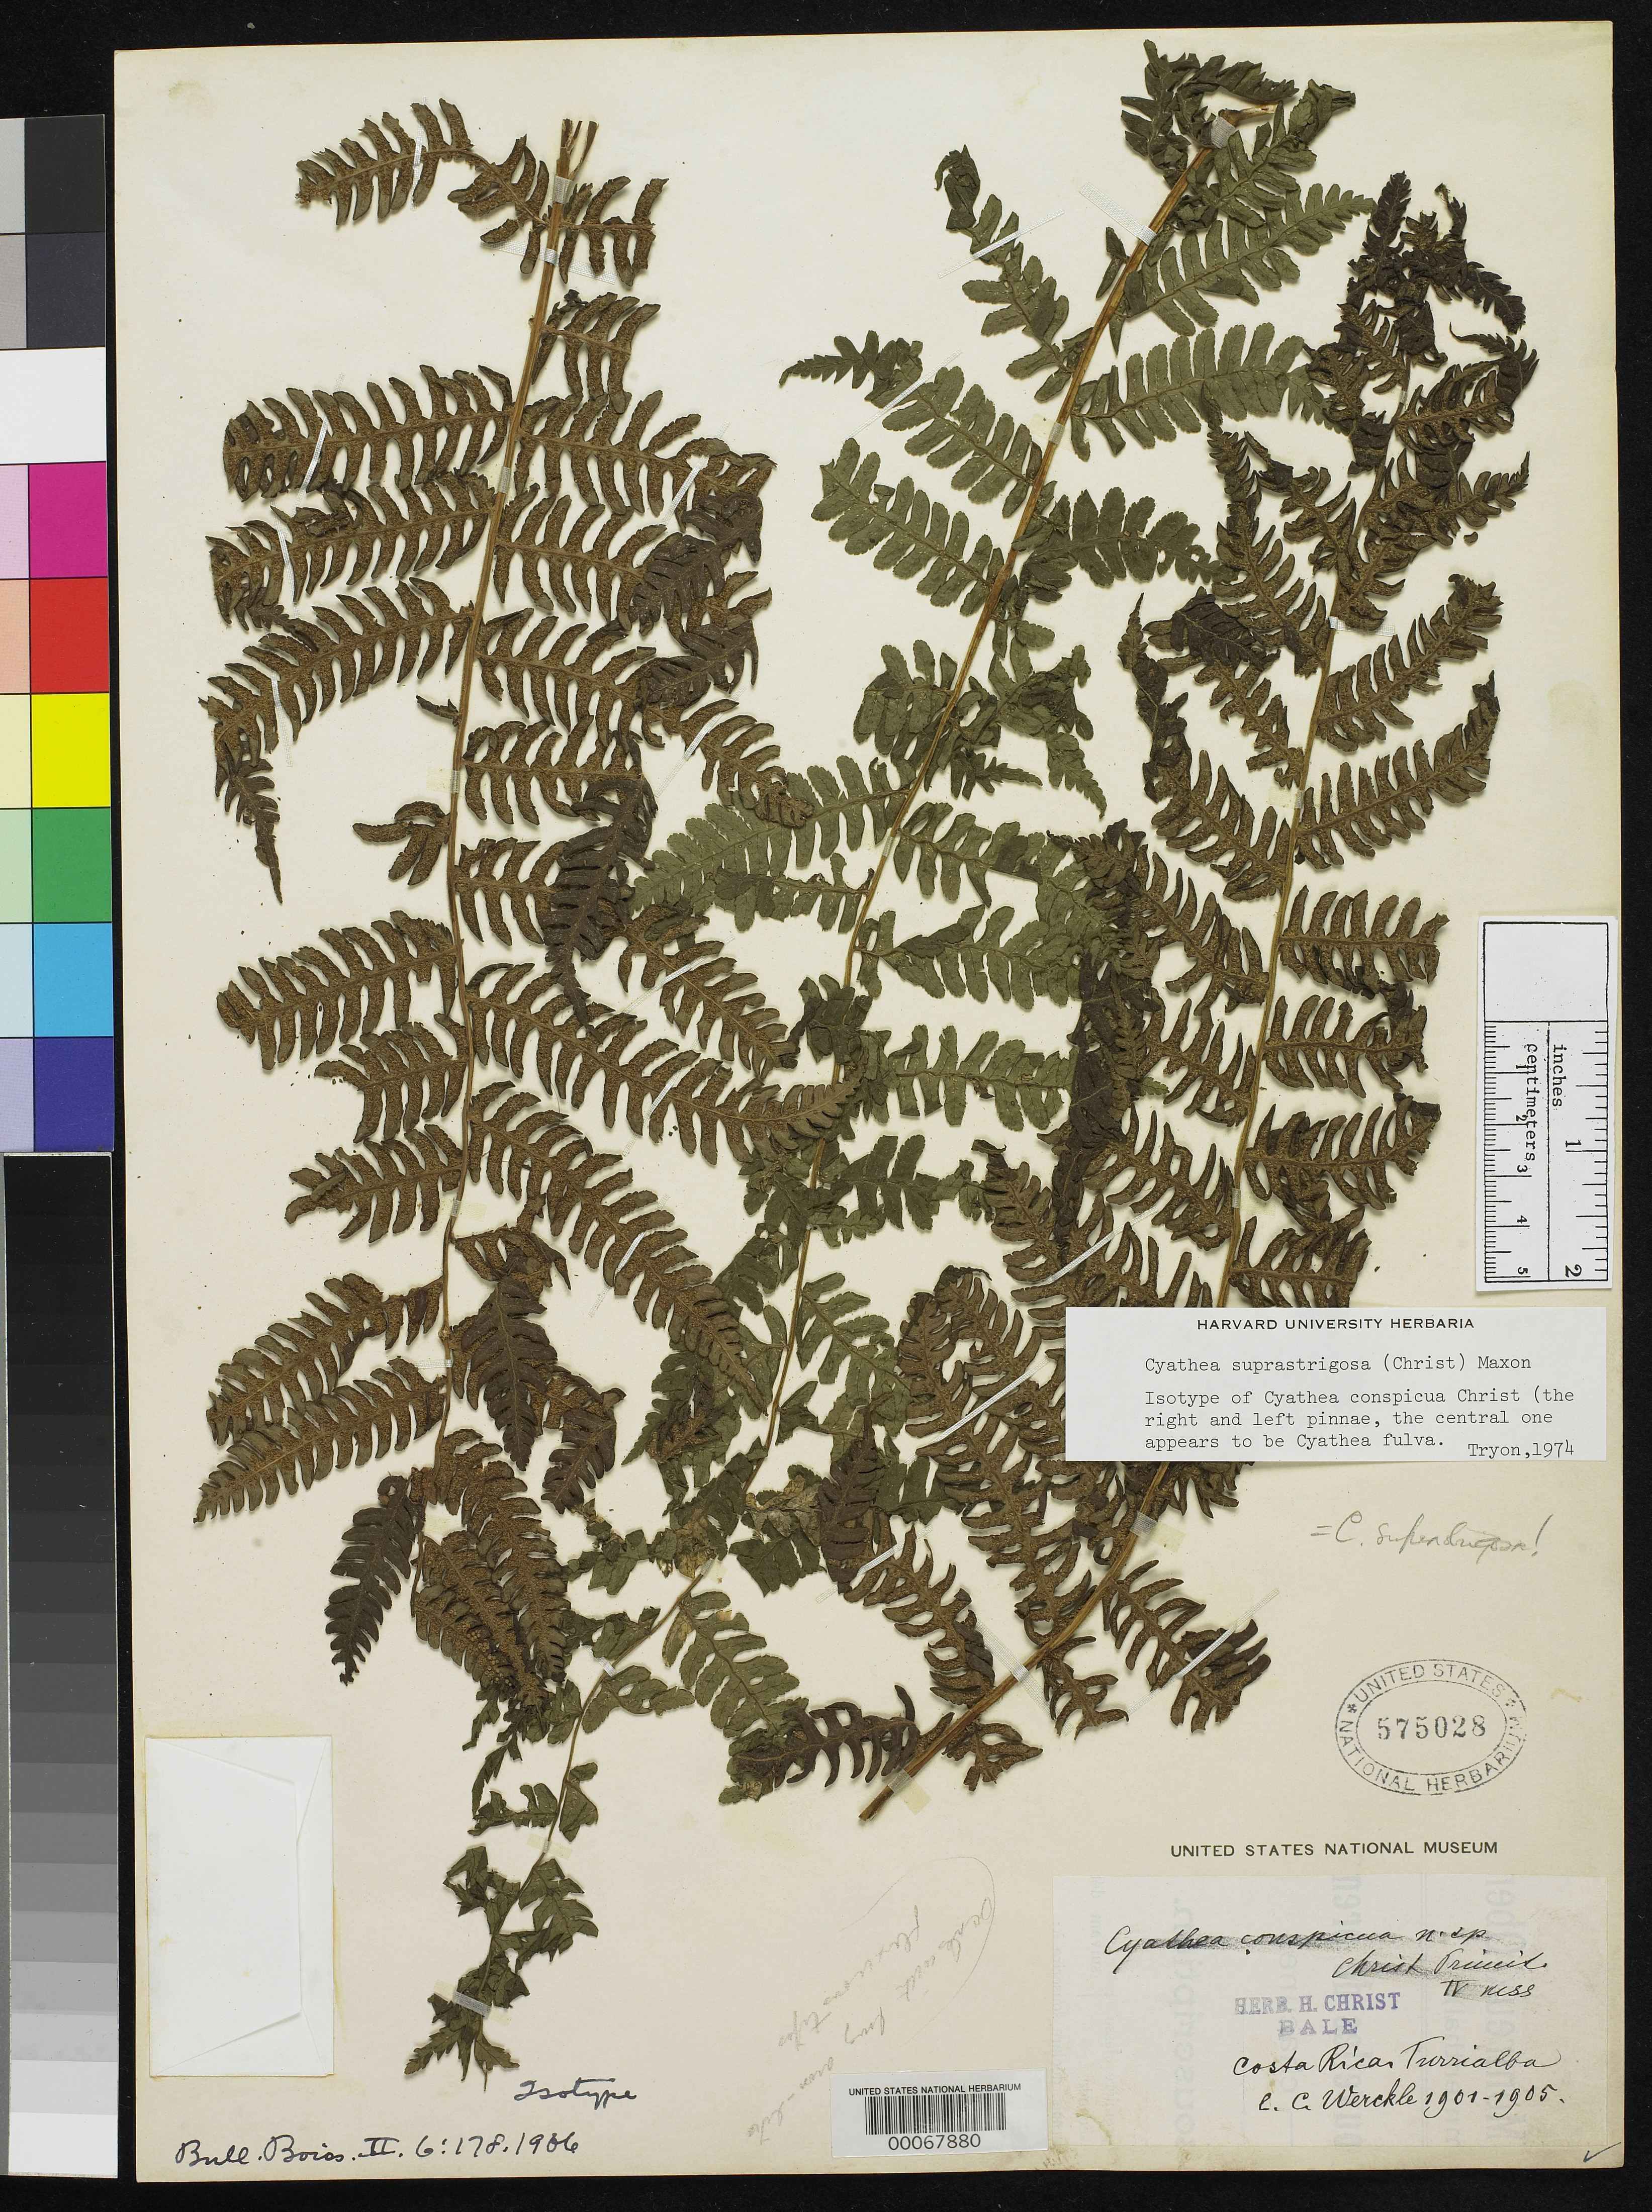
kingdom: Plantae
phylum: Tracheophyta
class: Polypodiopsida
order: Cyatheales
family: Cyatheaceae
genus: Cyathea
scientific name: Cyathea conspicua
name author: Christ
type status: Isotype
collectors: C. C Wercklé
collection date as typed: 1901 to -- --- 1905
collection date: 1901/1905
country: Costa Rica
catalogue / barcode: US 575028